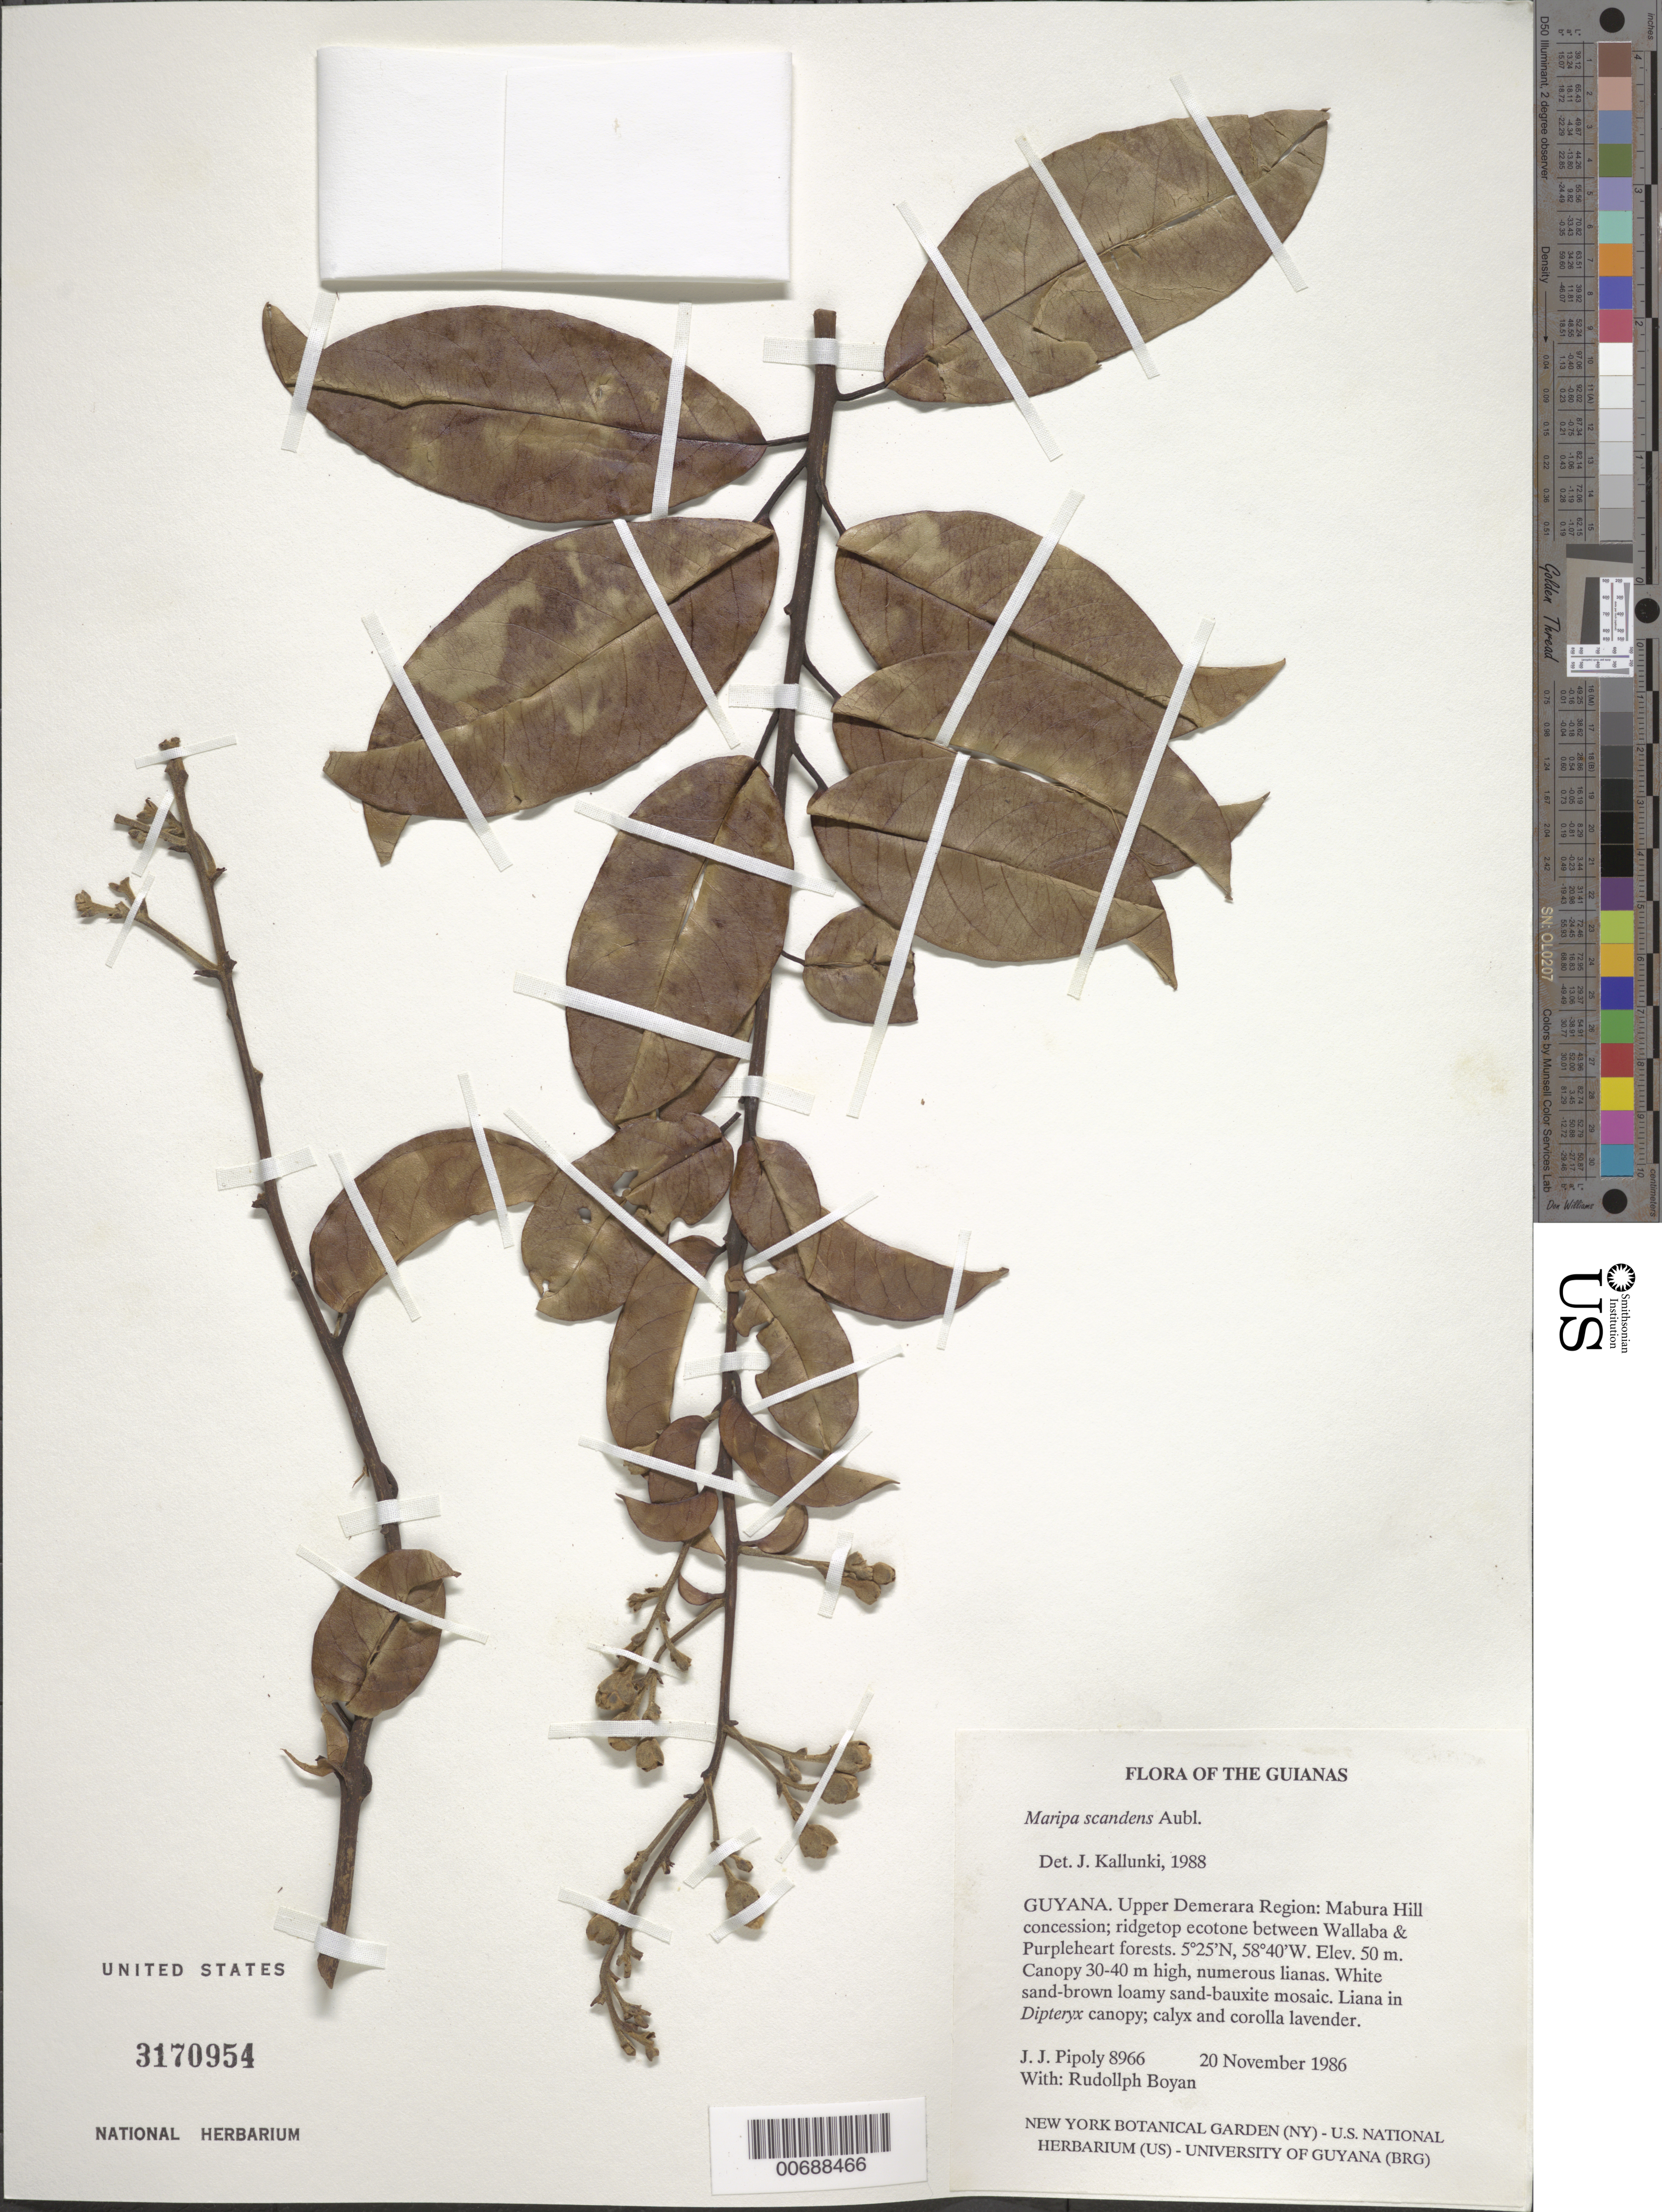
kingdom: Plantae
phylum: Tracheophyta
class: Magnoliopsida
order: Solanales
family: Convolvulaceae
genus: Maripa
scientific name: Maripa scandens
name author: Aubl.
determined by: Kallunki, Jacquelyn A.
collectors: J. J. Pipoly & R. Boyan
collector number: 8966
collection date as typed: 20 November 1986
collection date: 1986-11-20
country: Guyana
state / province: U. Demerara-Berbice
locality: Mabura Hill Timber Concession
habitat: Ridgetop ecotone between Kakaralli- Wallaba & Purpleheart- Morabukea forest. White sand, brown loamy sand-bauxite mosaic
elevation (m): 50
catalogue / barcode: US 3170954